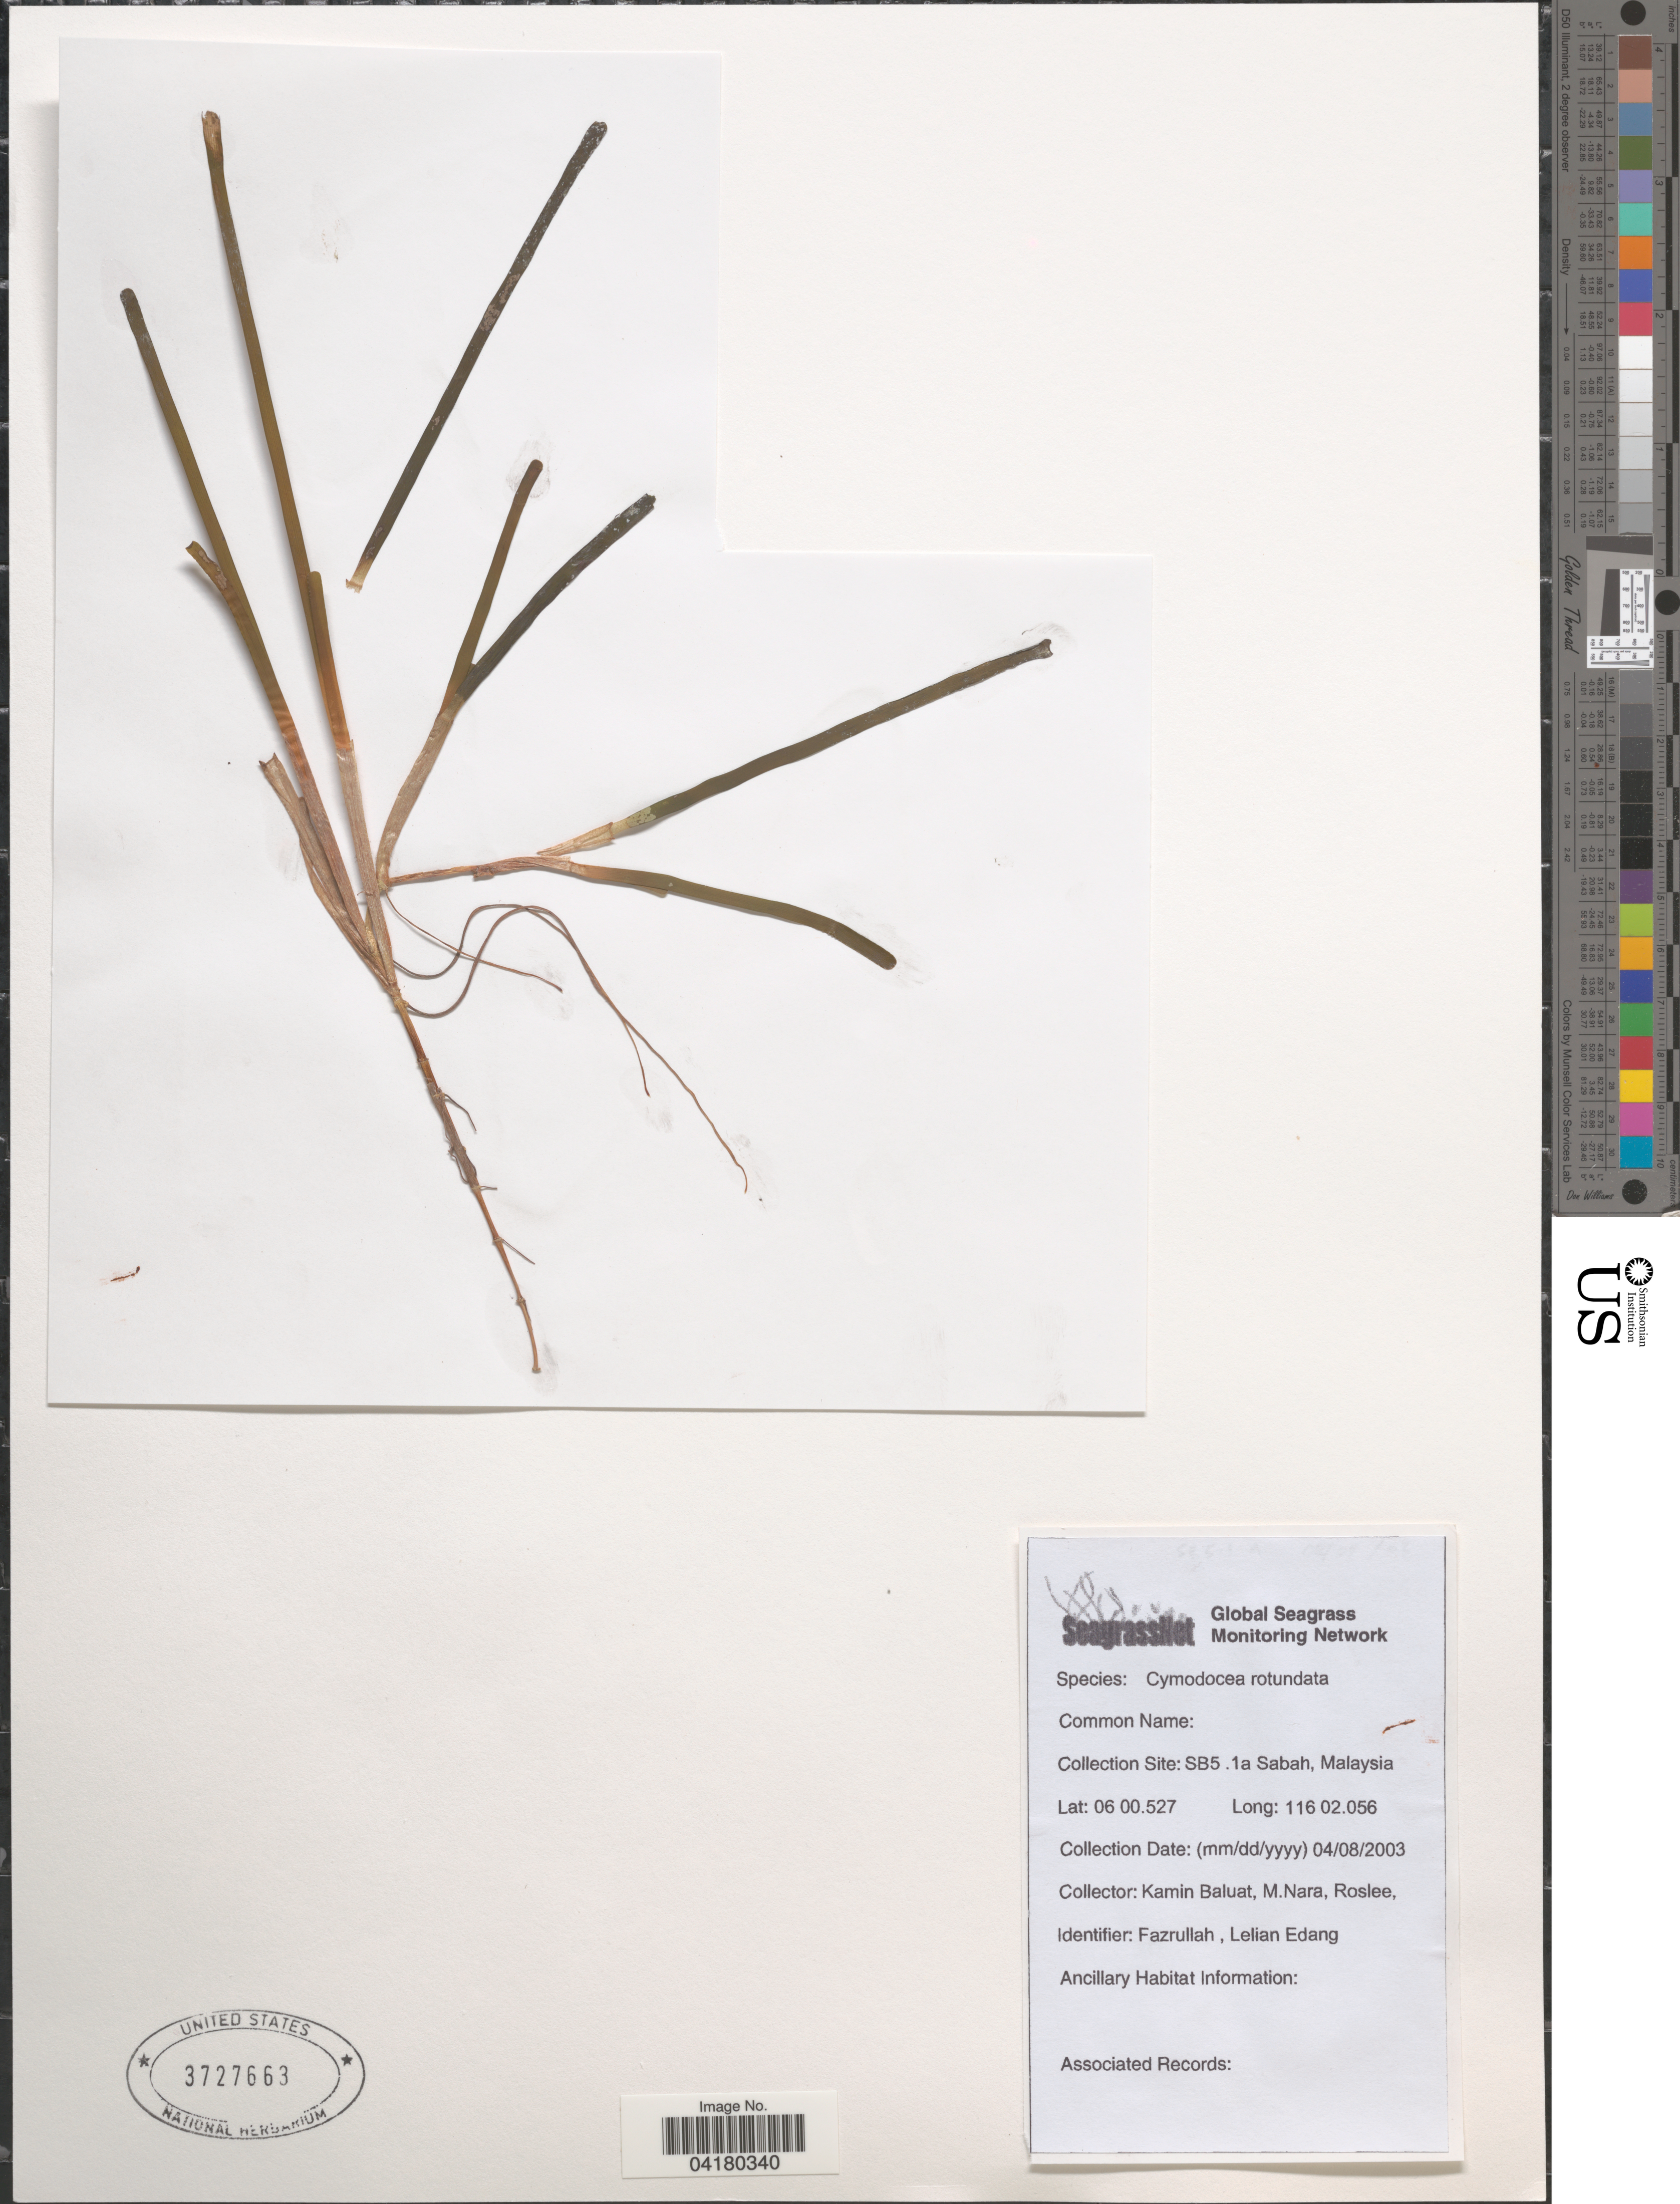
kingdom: Plantae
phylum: Tracheophyta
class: Liliopsida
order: Alismatales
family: Cymodoceaceae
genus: Cymodocea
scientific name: Cymodocea rotundata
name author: Asch. & Schweinf.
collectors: K. Baluat, M. Nara & Roslee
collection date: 2003-04-08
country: Malaysia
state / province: Sabah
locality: SB5 .1a.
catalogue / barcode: US 3727663